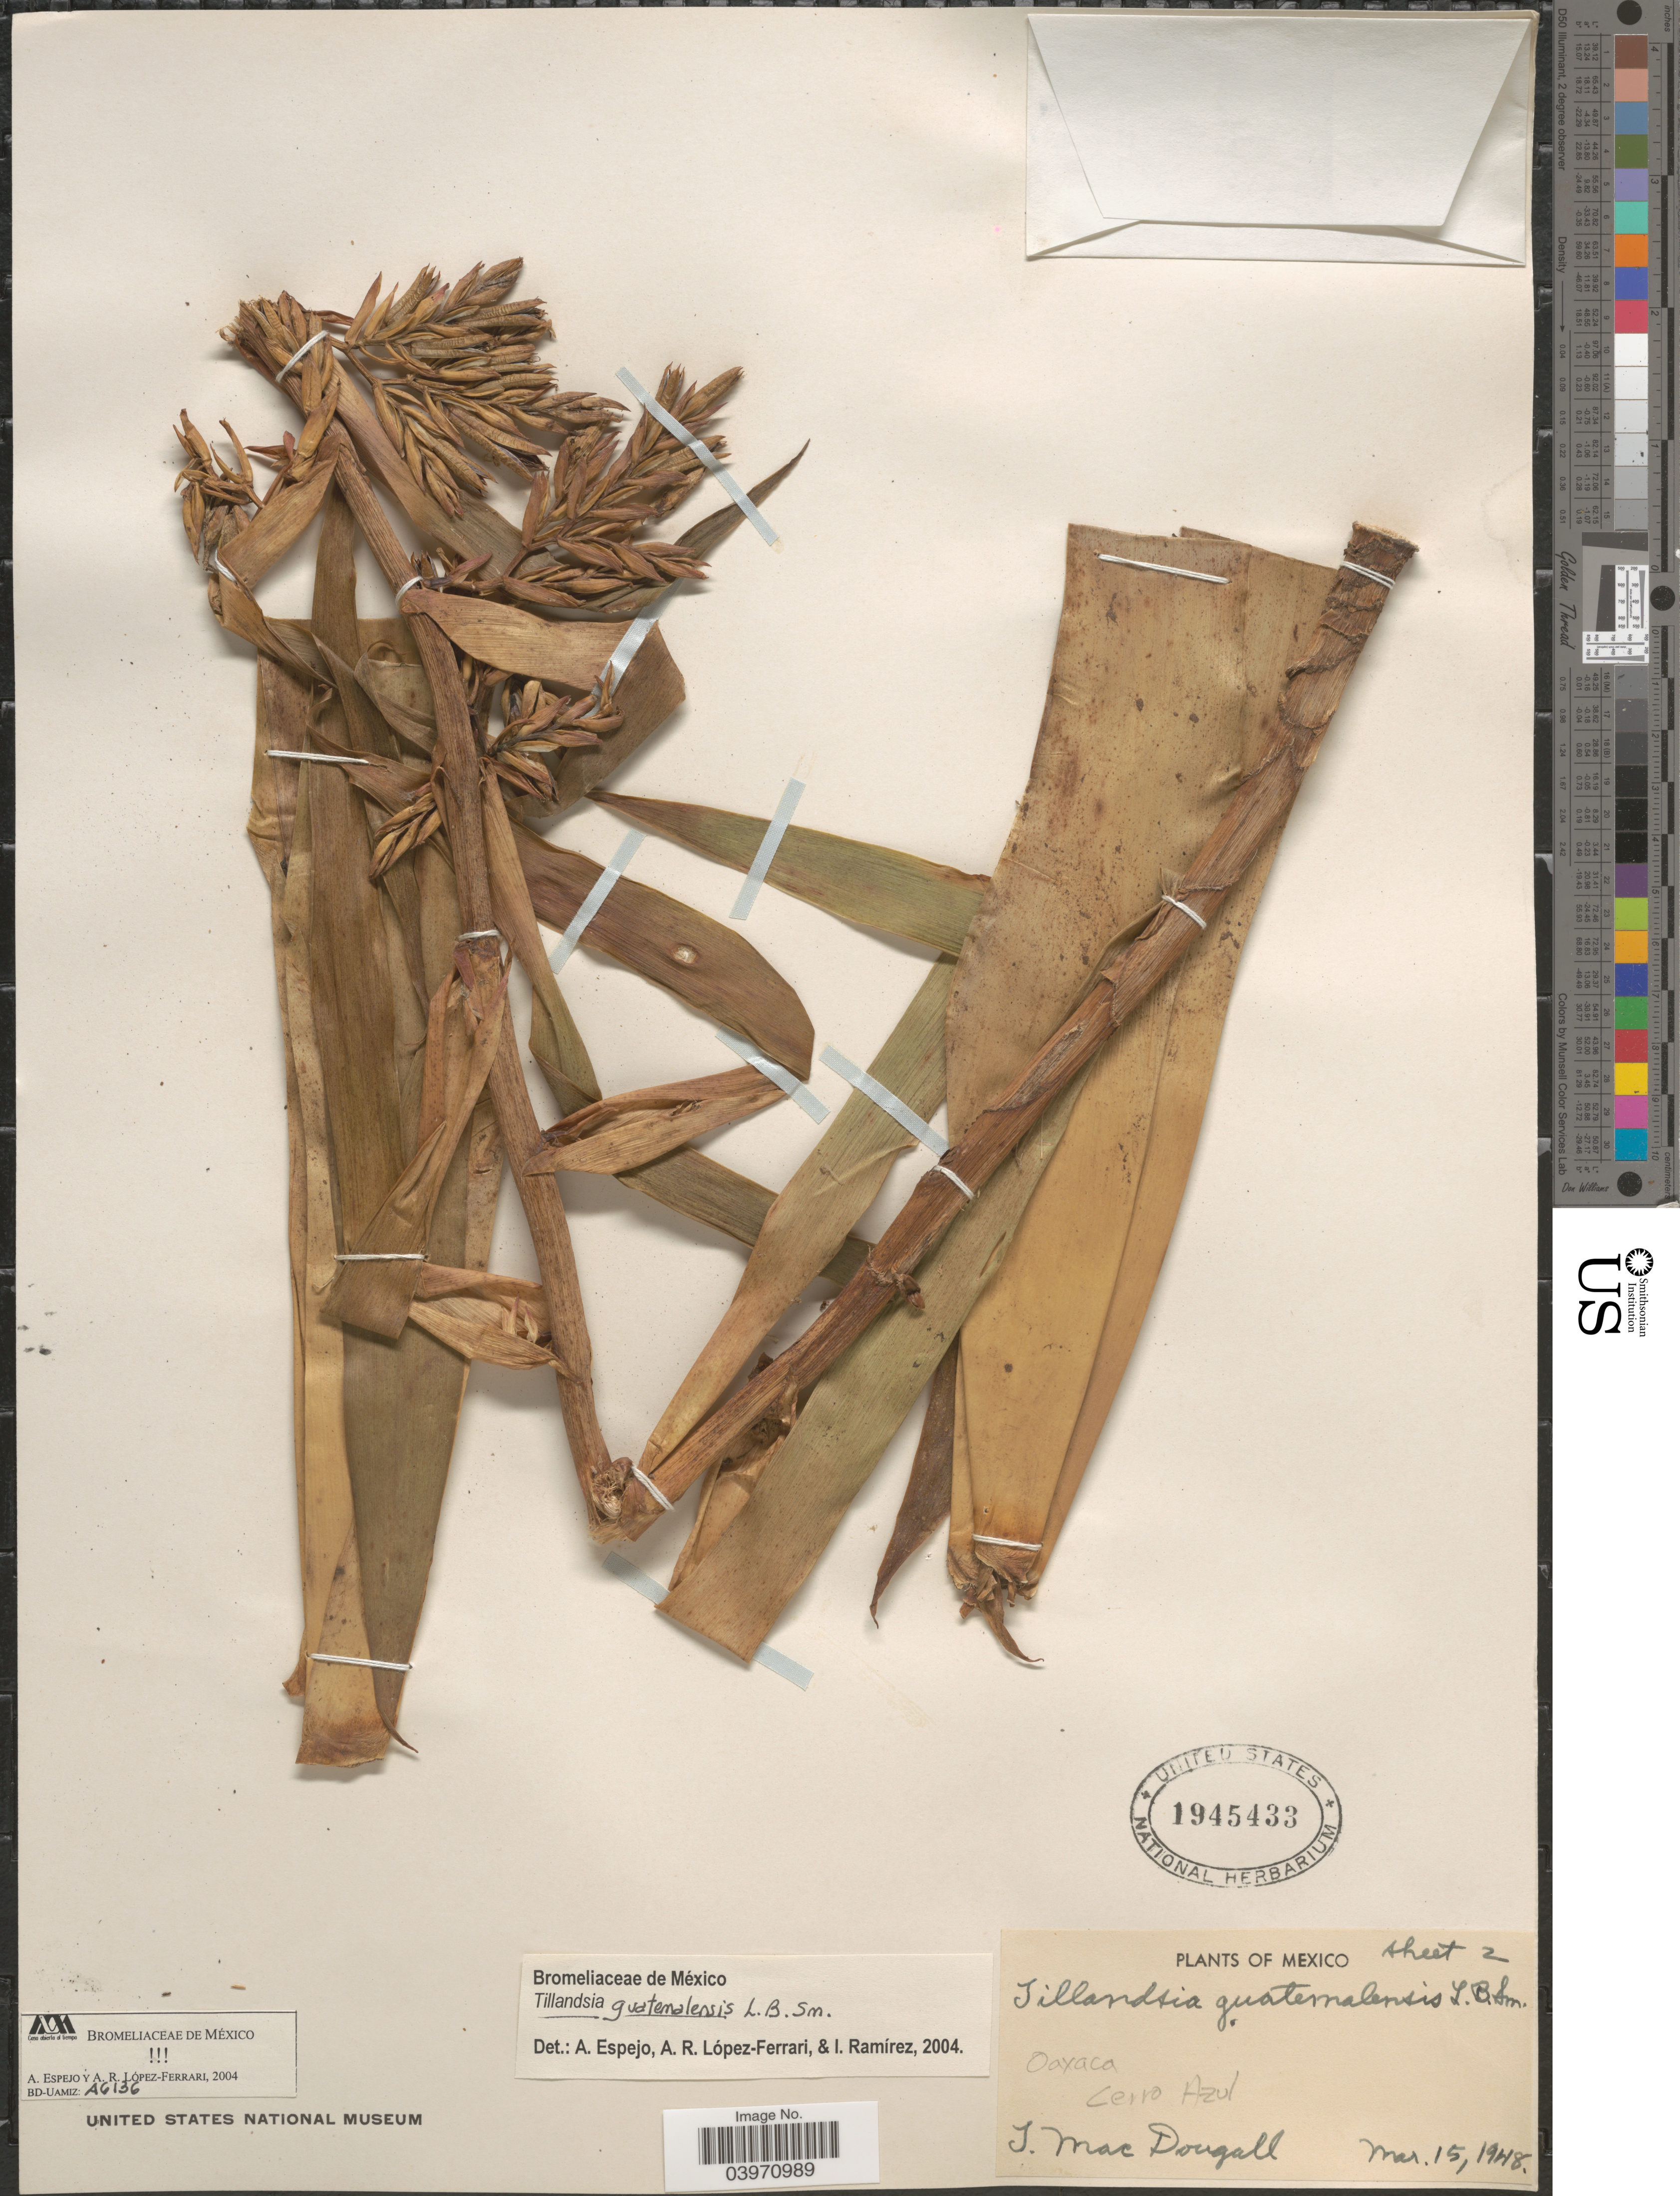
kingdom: Plantae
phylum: Tracheophyta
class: Liliopsida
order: Poales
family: Bromeliaceae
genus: Tillandsia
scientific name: Tillandsia guatemalensis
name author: L.B. Sm.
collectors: T. B. MacDougall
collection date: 1948-03-15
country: Mexico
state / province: Oaxaca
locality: Cerro Azul.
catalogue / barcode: US 1945433